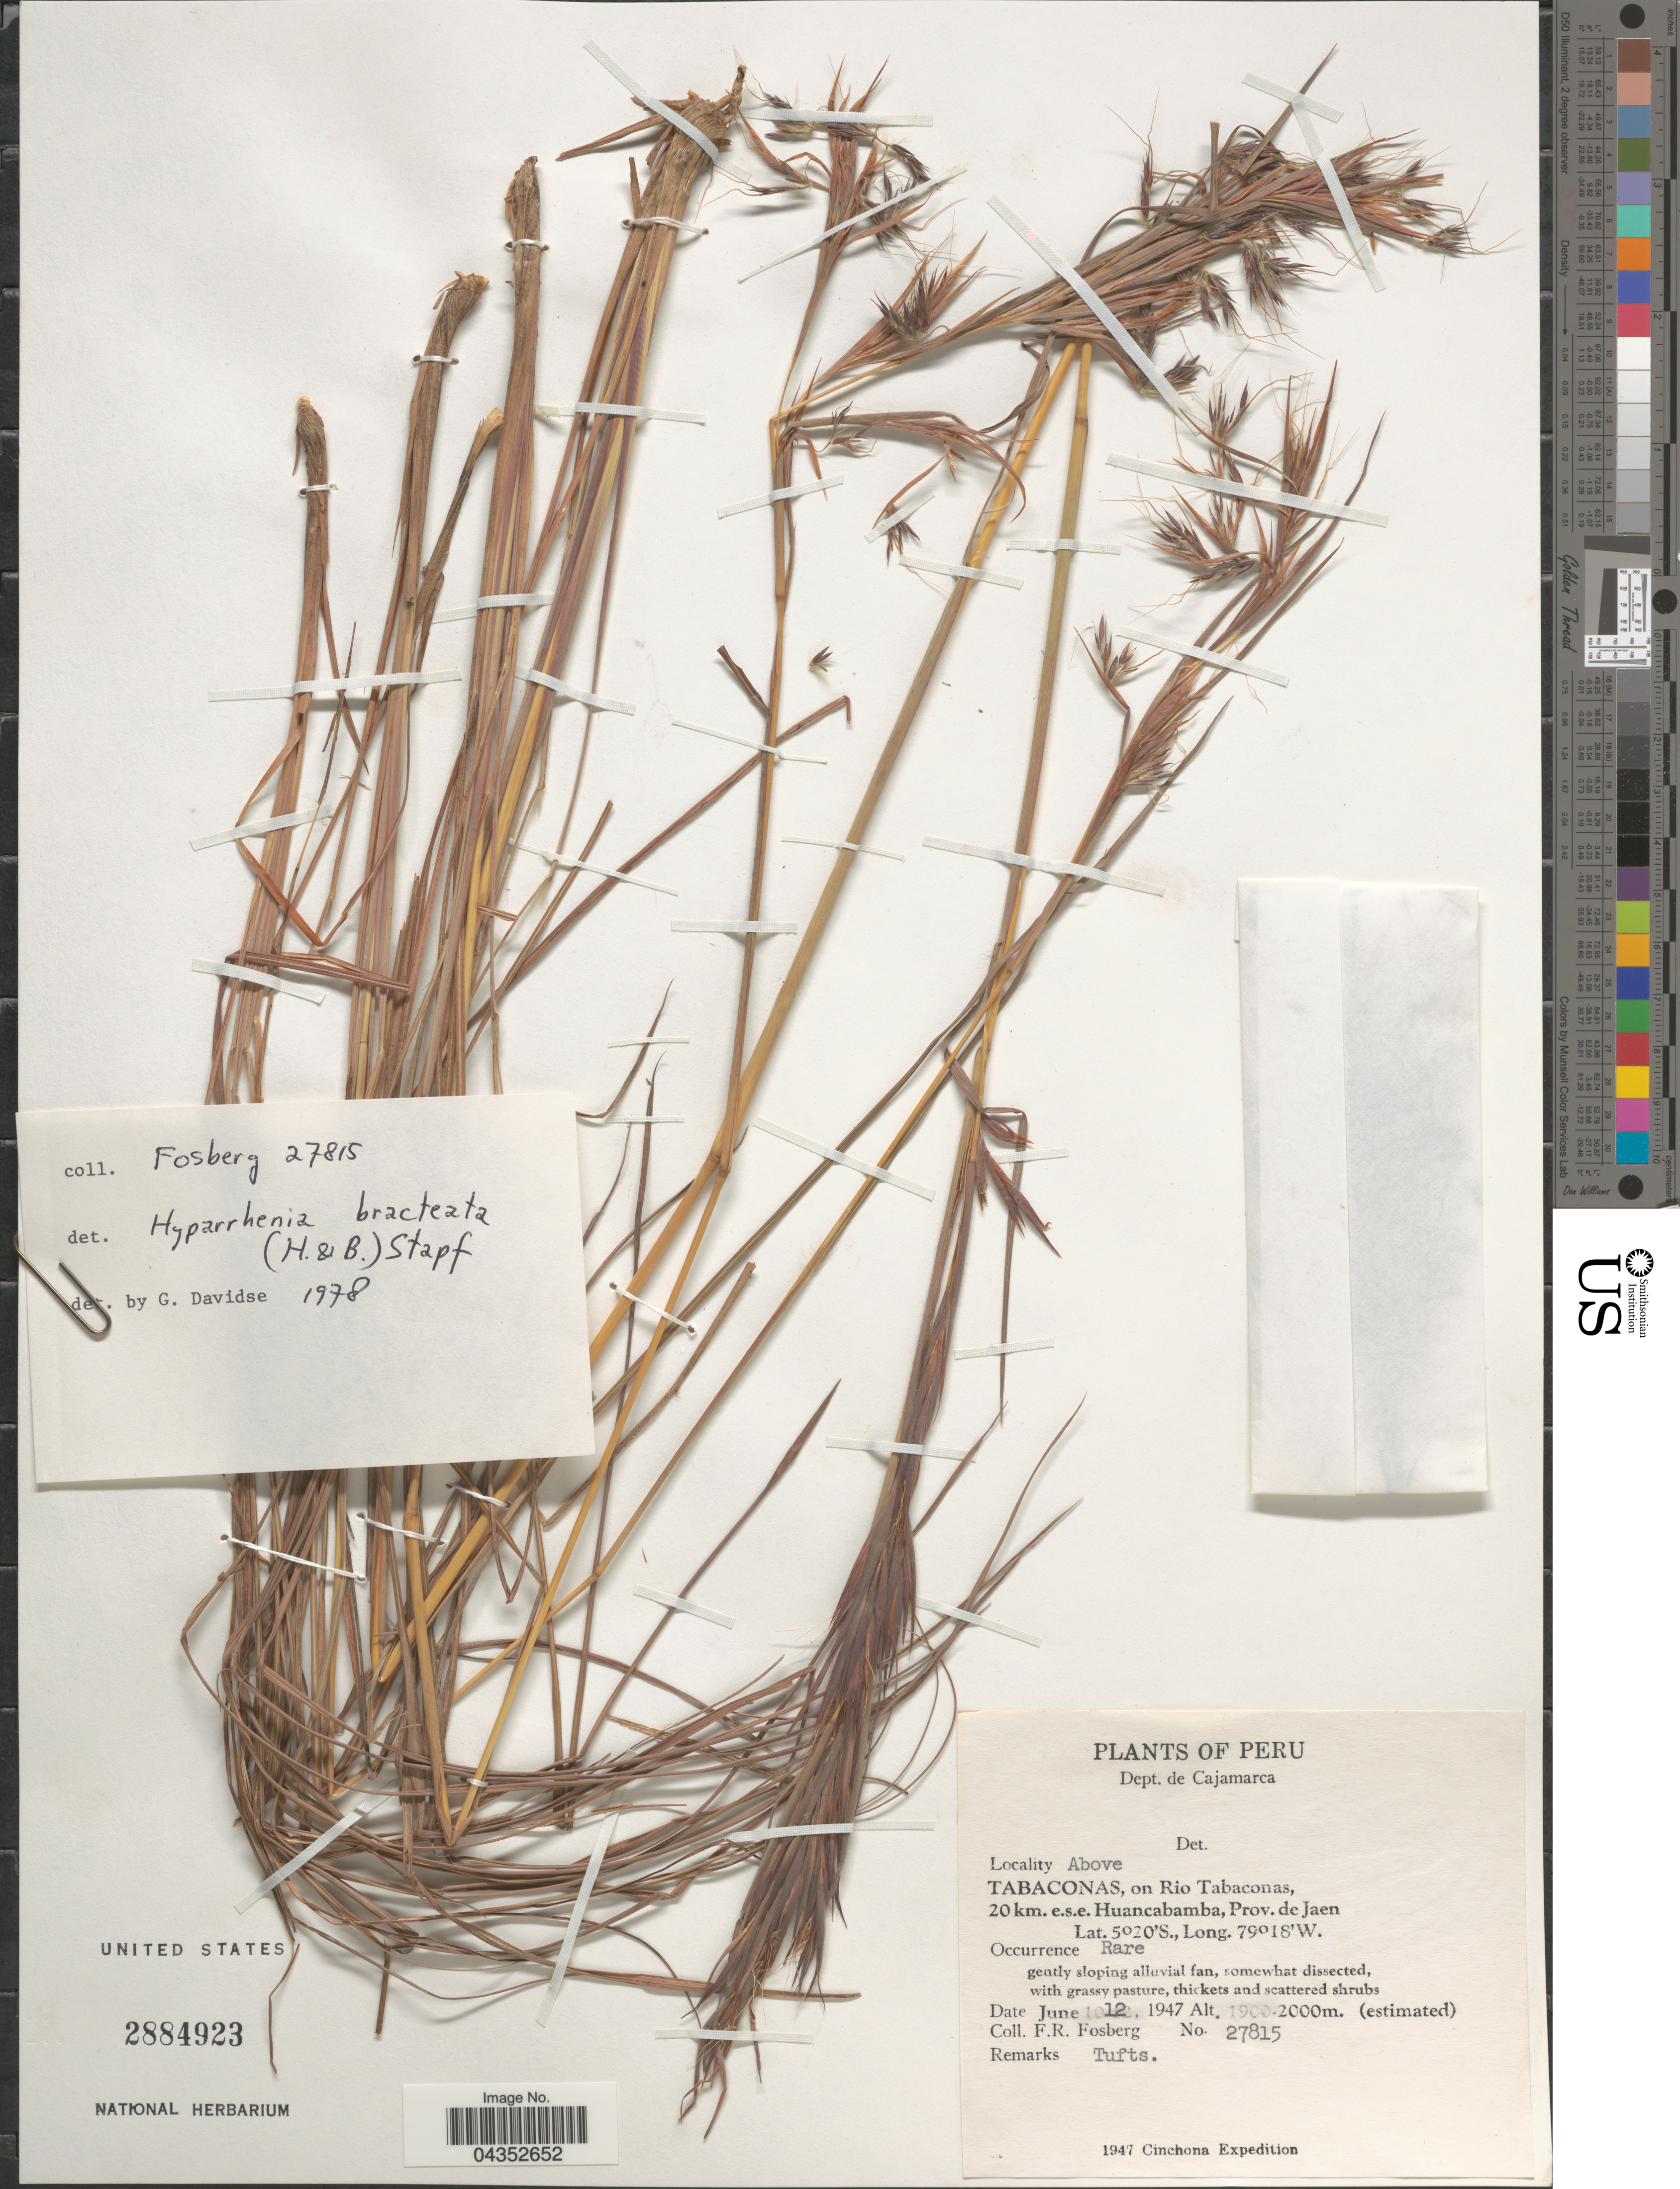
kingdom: Plantae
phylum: Tracheophyta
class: Liliopsida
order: Poales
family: Poaceae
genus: Hyparrhenia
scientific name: Hyparrhenia bracteata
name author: (Humb. & Bonpl.) Stapf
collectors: F. R. Fosberg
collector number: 27815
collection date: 1947-06-12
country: Peru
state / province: Cajamarca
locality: Dept. de Cajamarca. Above Tabaconas, on Rio Tabaconas, 20 km. e. s. e. Huancabamba, Prov. de Jaen. 1947 Cinchona Expedition.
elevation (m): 1900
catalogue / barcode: US 2884923